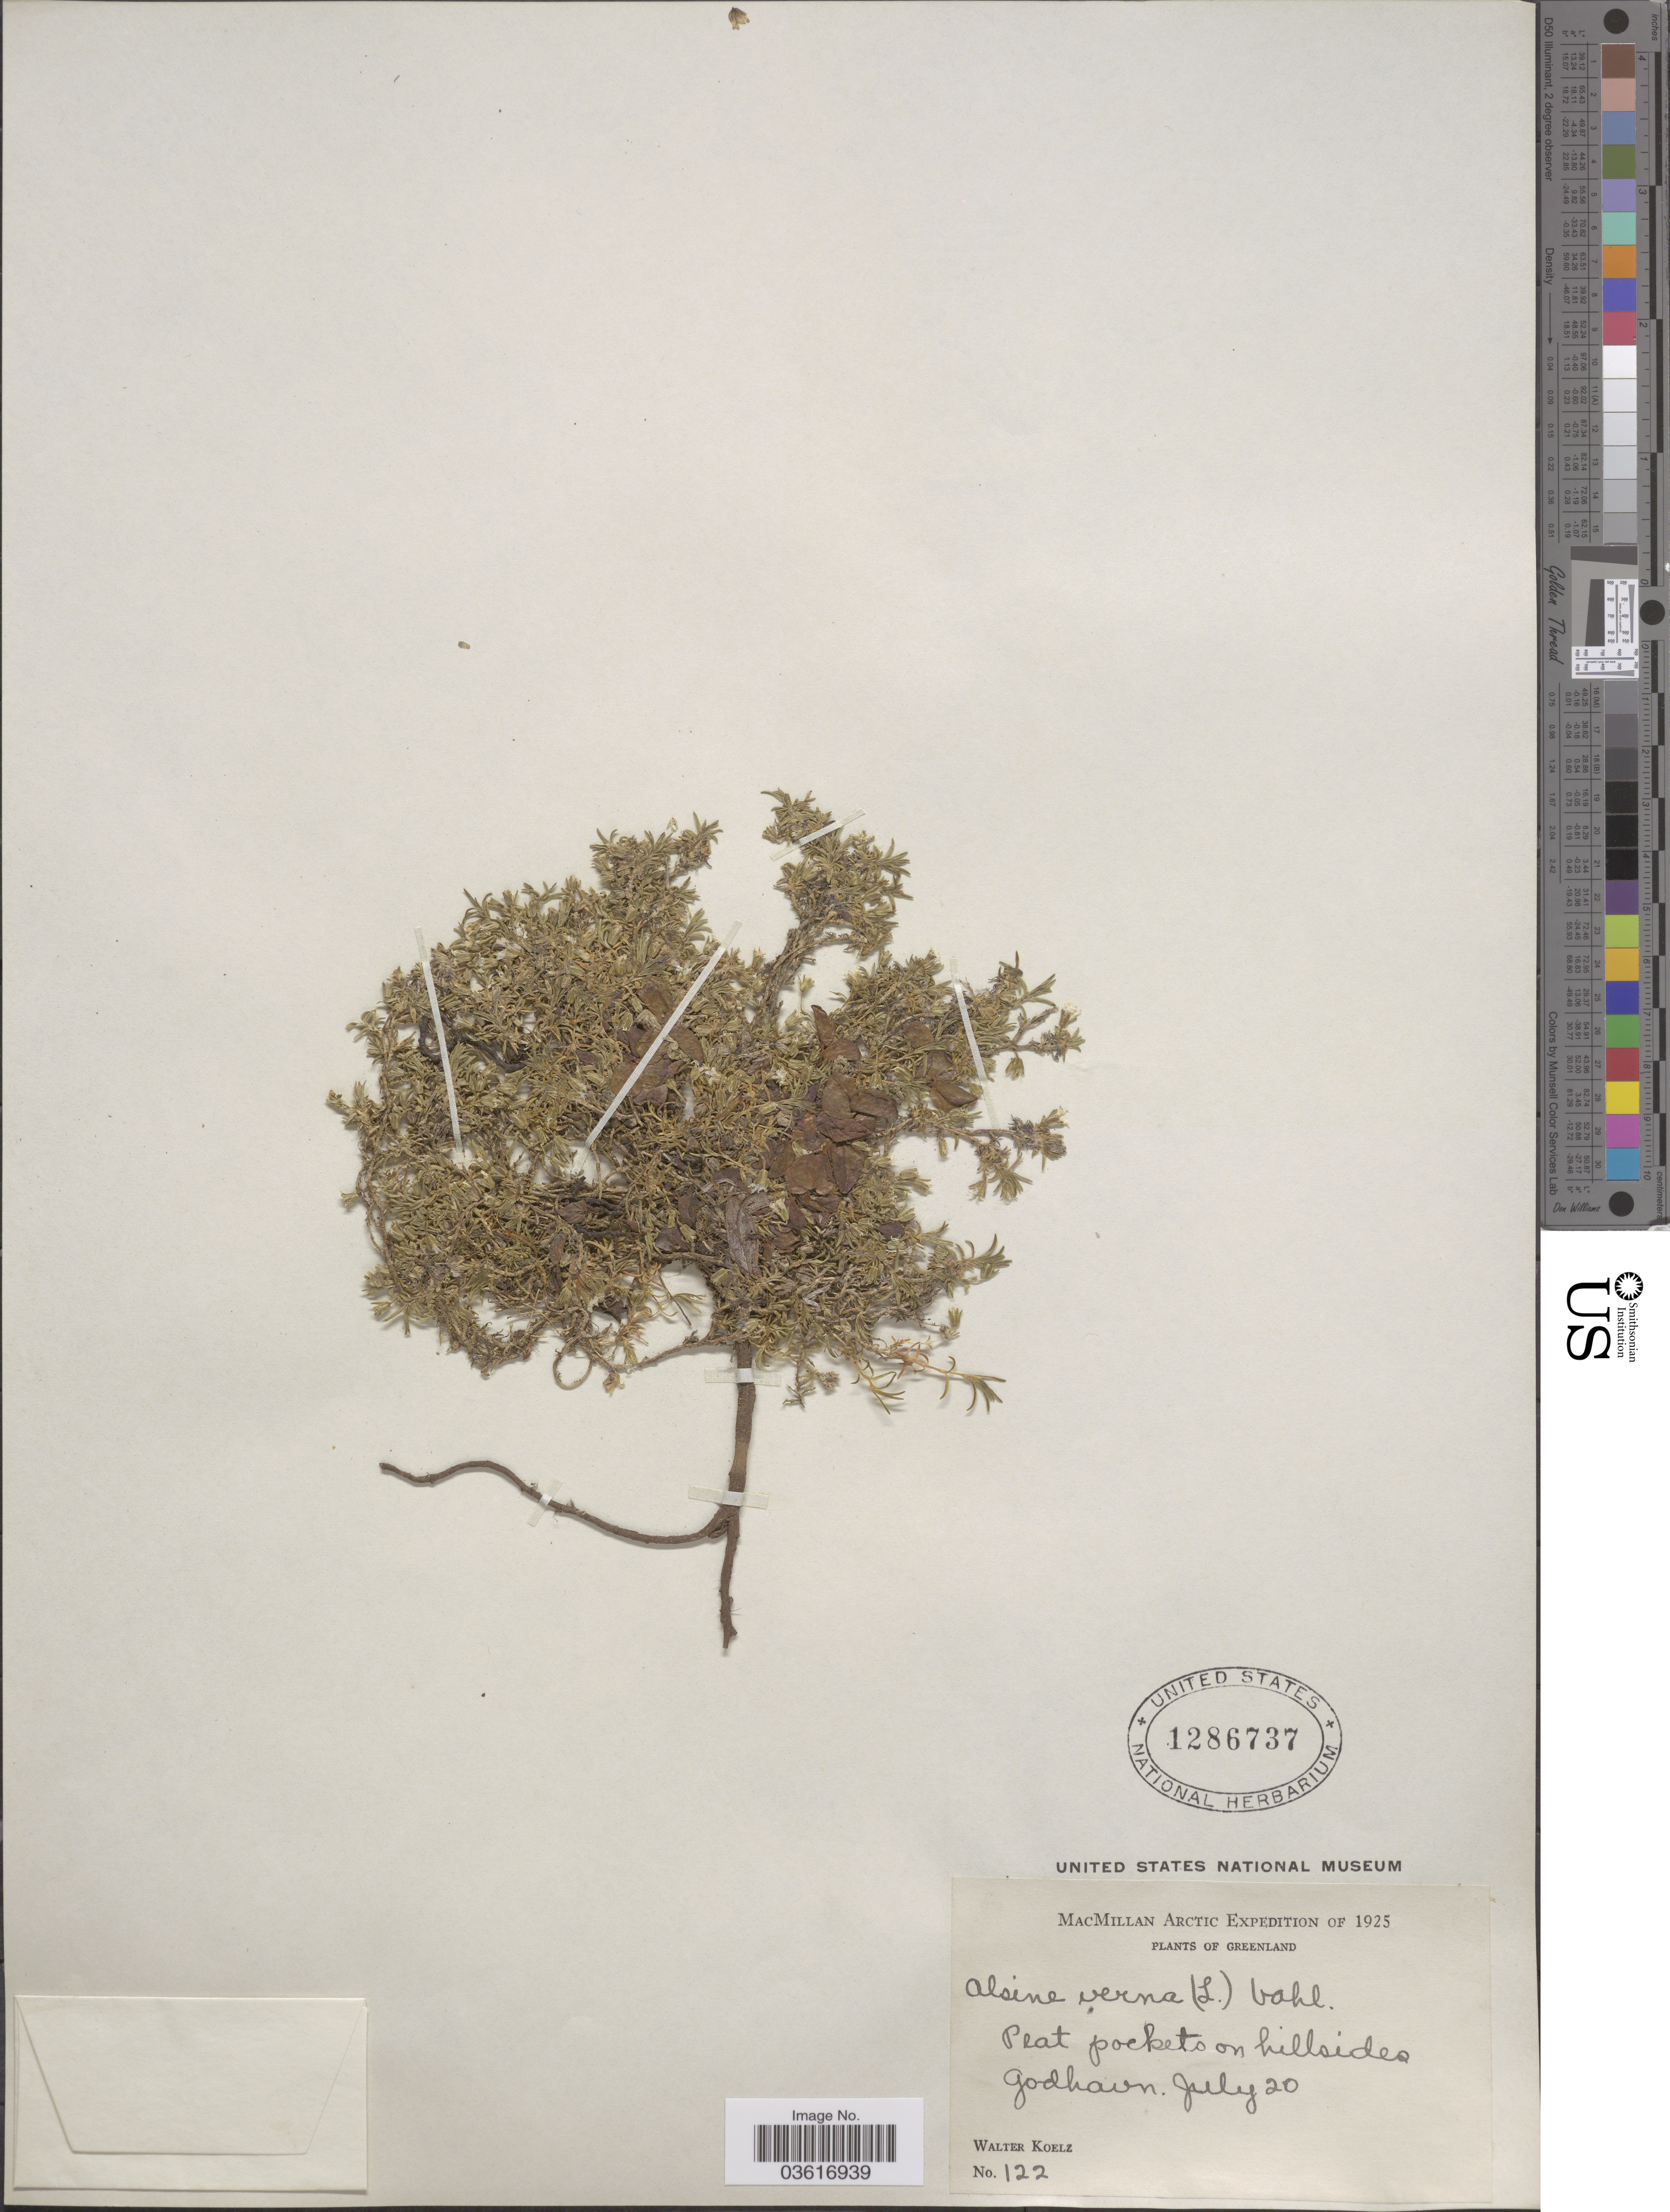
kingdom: Plantae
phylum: Tracheophyta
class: Magnoliopsida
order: Caryophyllales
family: Caryophyllaceae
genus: Minuartia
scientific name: Minuartia verna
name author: (L.) Hiern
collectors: W. N. Koelz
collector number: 122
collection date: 1925-07-20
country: Greenland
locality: Godhavn.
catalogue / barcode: US 1286737